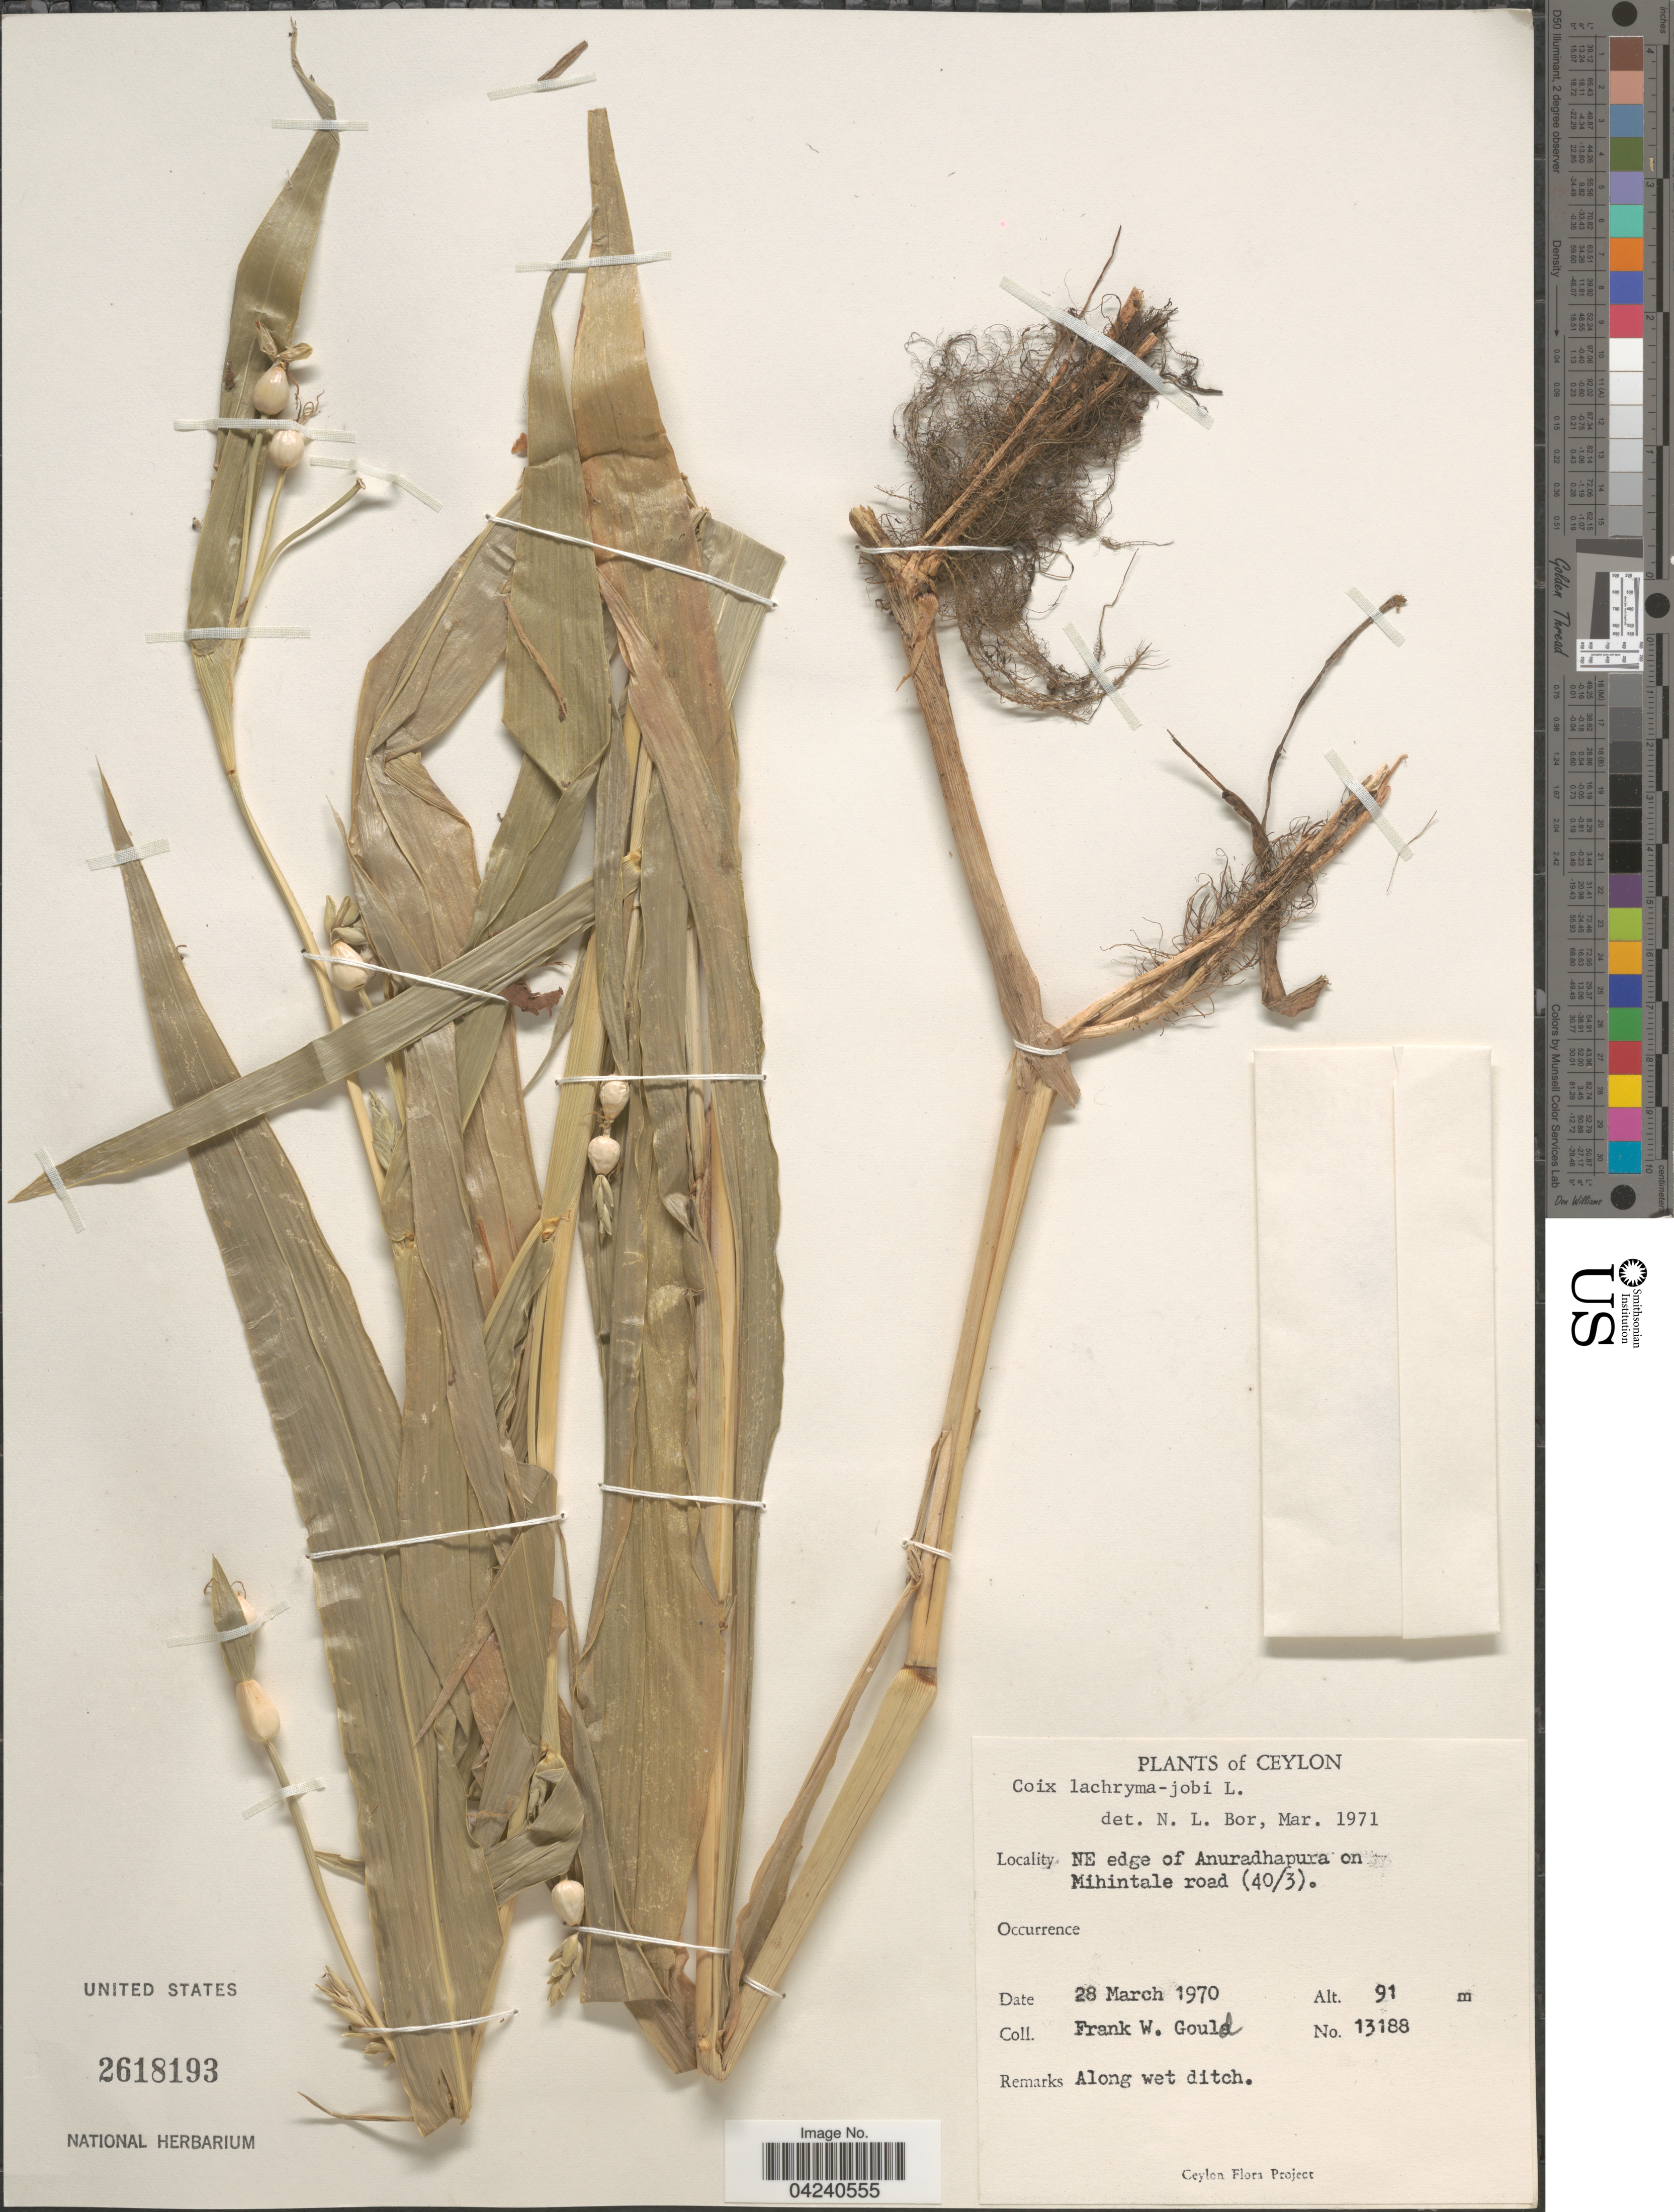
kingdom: Plantae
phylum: Tracheophyta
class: Liliopsida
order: Poales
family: Poaceae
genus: Coix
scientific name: Coix lacryma-jobi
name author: L.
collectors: F. W. Gould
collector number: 13188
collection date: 1970-03-28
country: Sri Lanka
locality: Ceylon. NE edge of Anuradhapura on Mihintale road (40/3).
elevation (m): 91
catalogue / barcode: US 2618193